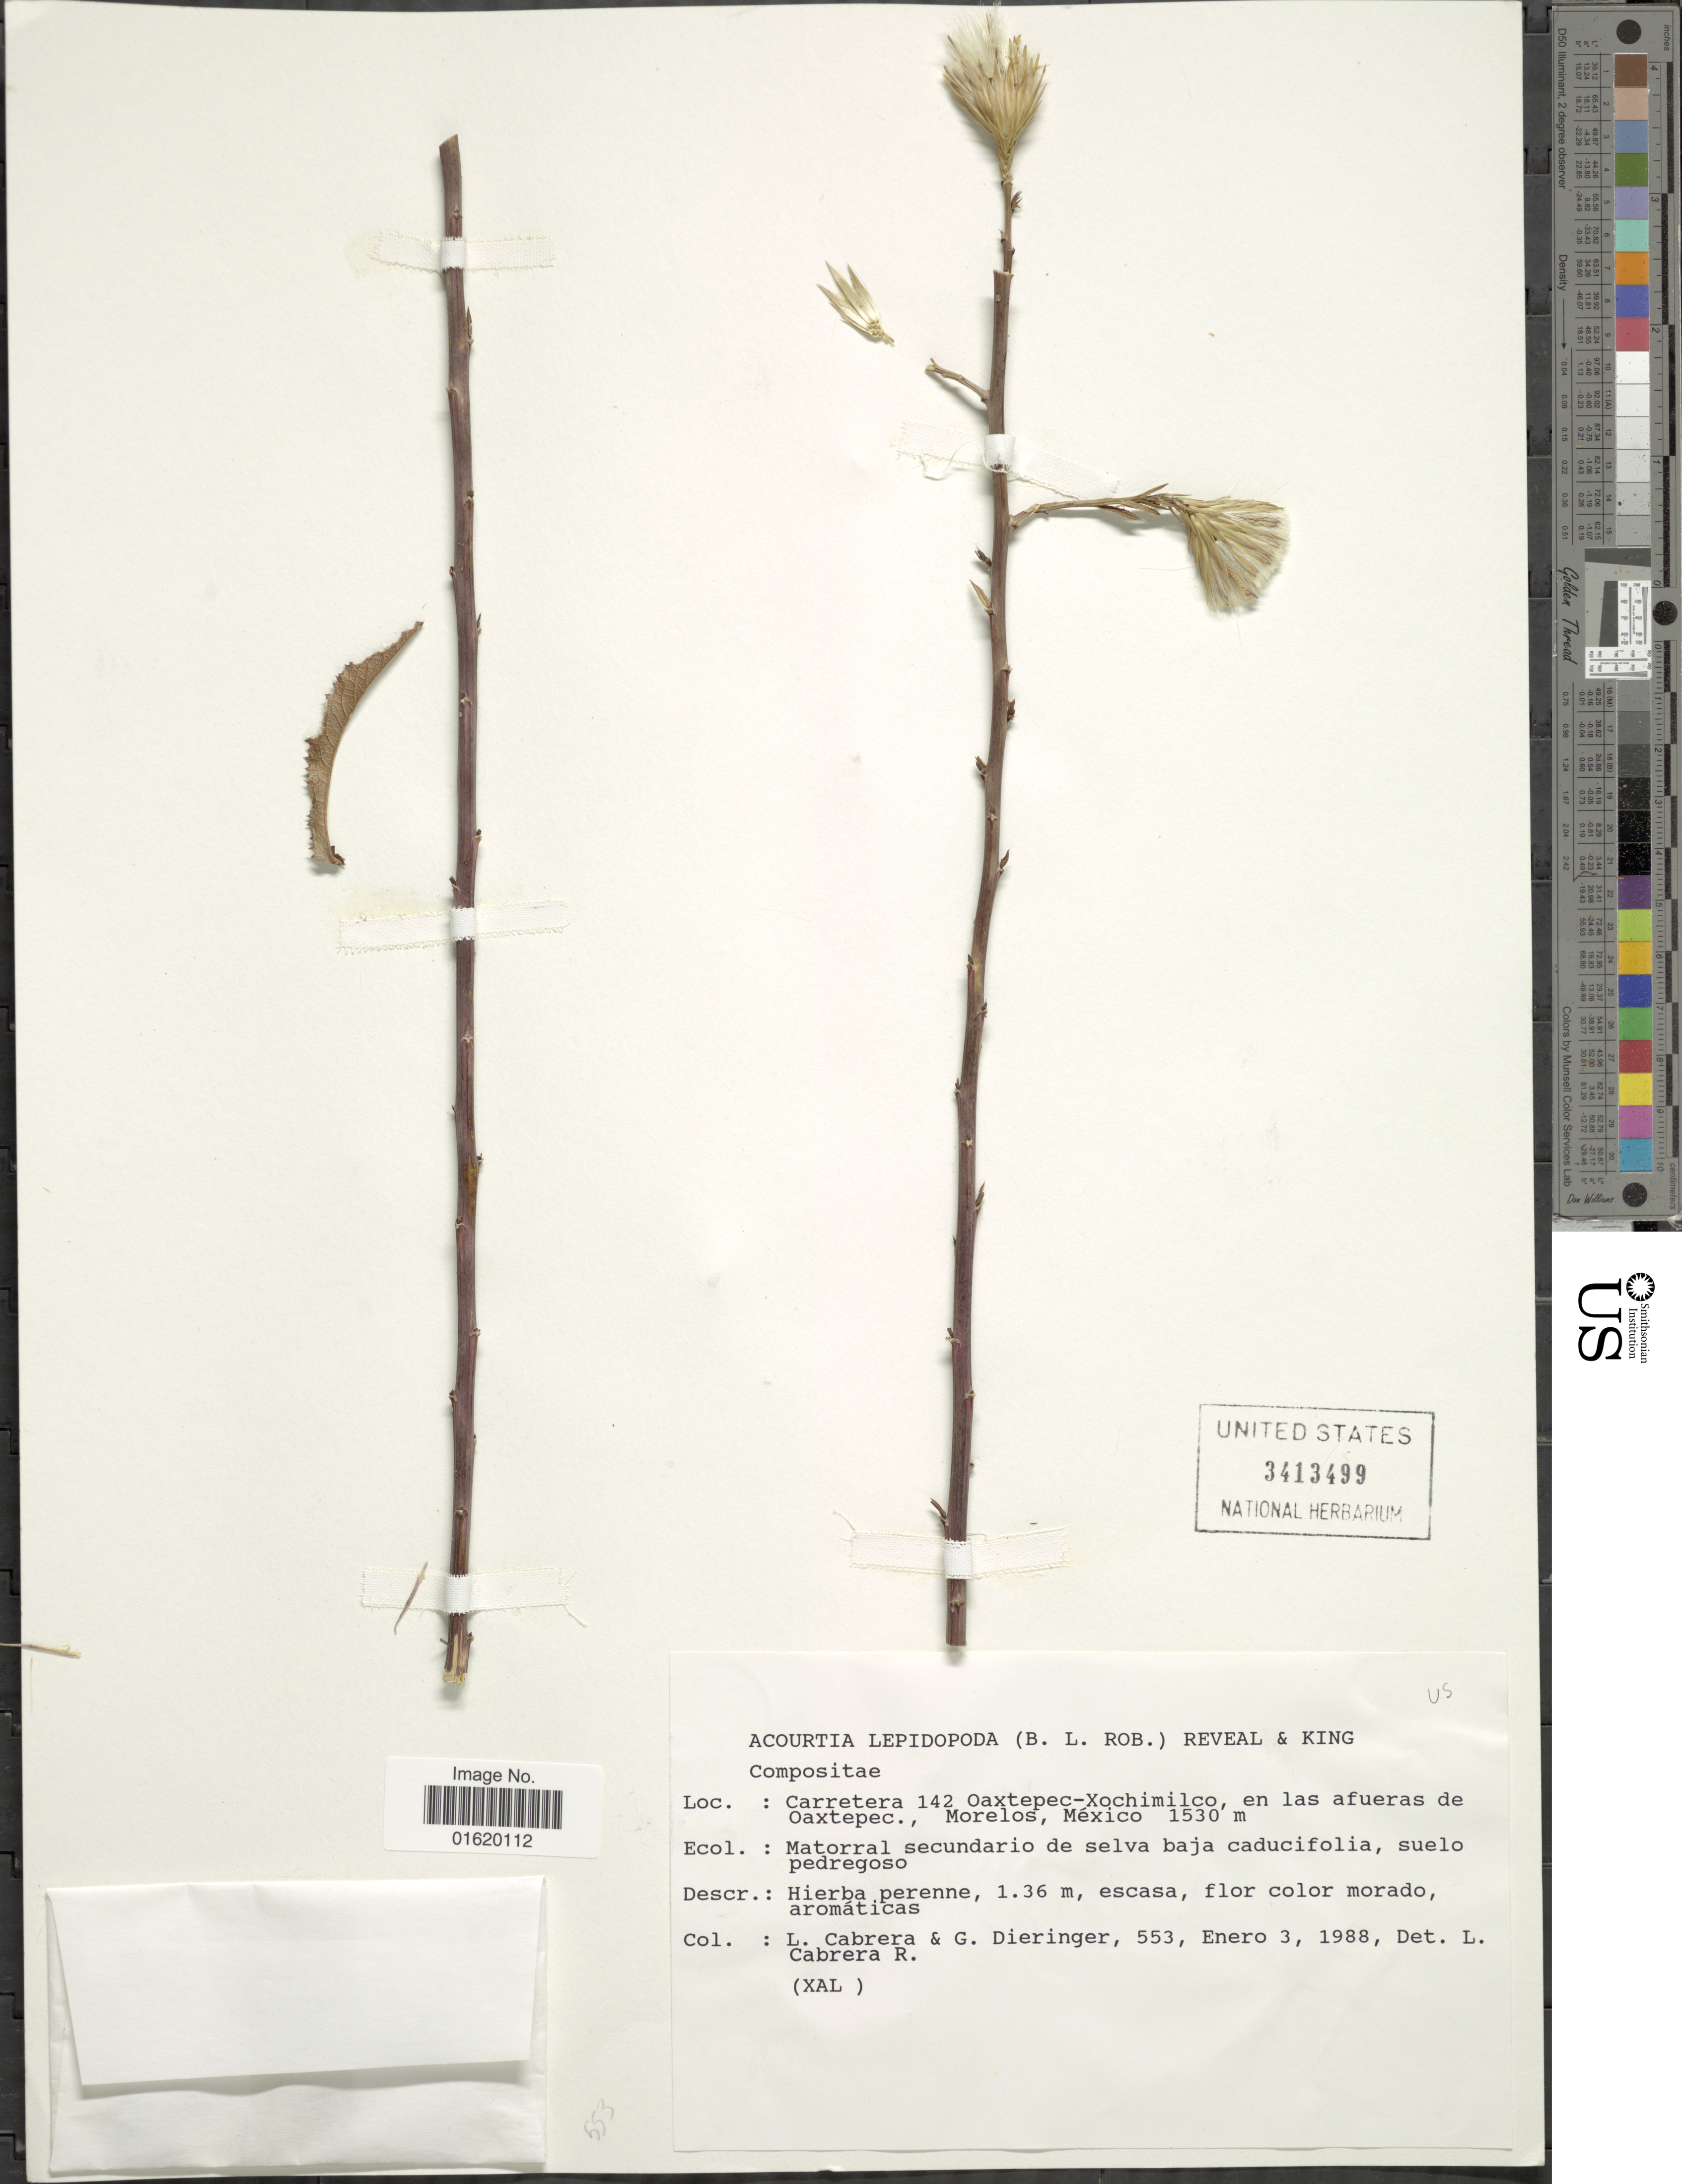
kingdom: Plantae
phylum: Tracheophyta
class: Magnoliopsida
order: Asterales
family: Asteraceae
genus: Acourtia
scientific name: Acourtia lepidopoda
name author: (B.L. Rob.) Reveal & R.M. King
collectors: L. Cabrera & G. Dieringer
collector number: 553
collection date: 1988-01-03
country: Mexico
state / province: Morelos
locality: Carretera 142 Oaxtepec-Xochimilco, en las afueras de Oaxtepec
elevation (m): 1530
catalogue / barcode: US 3413499